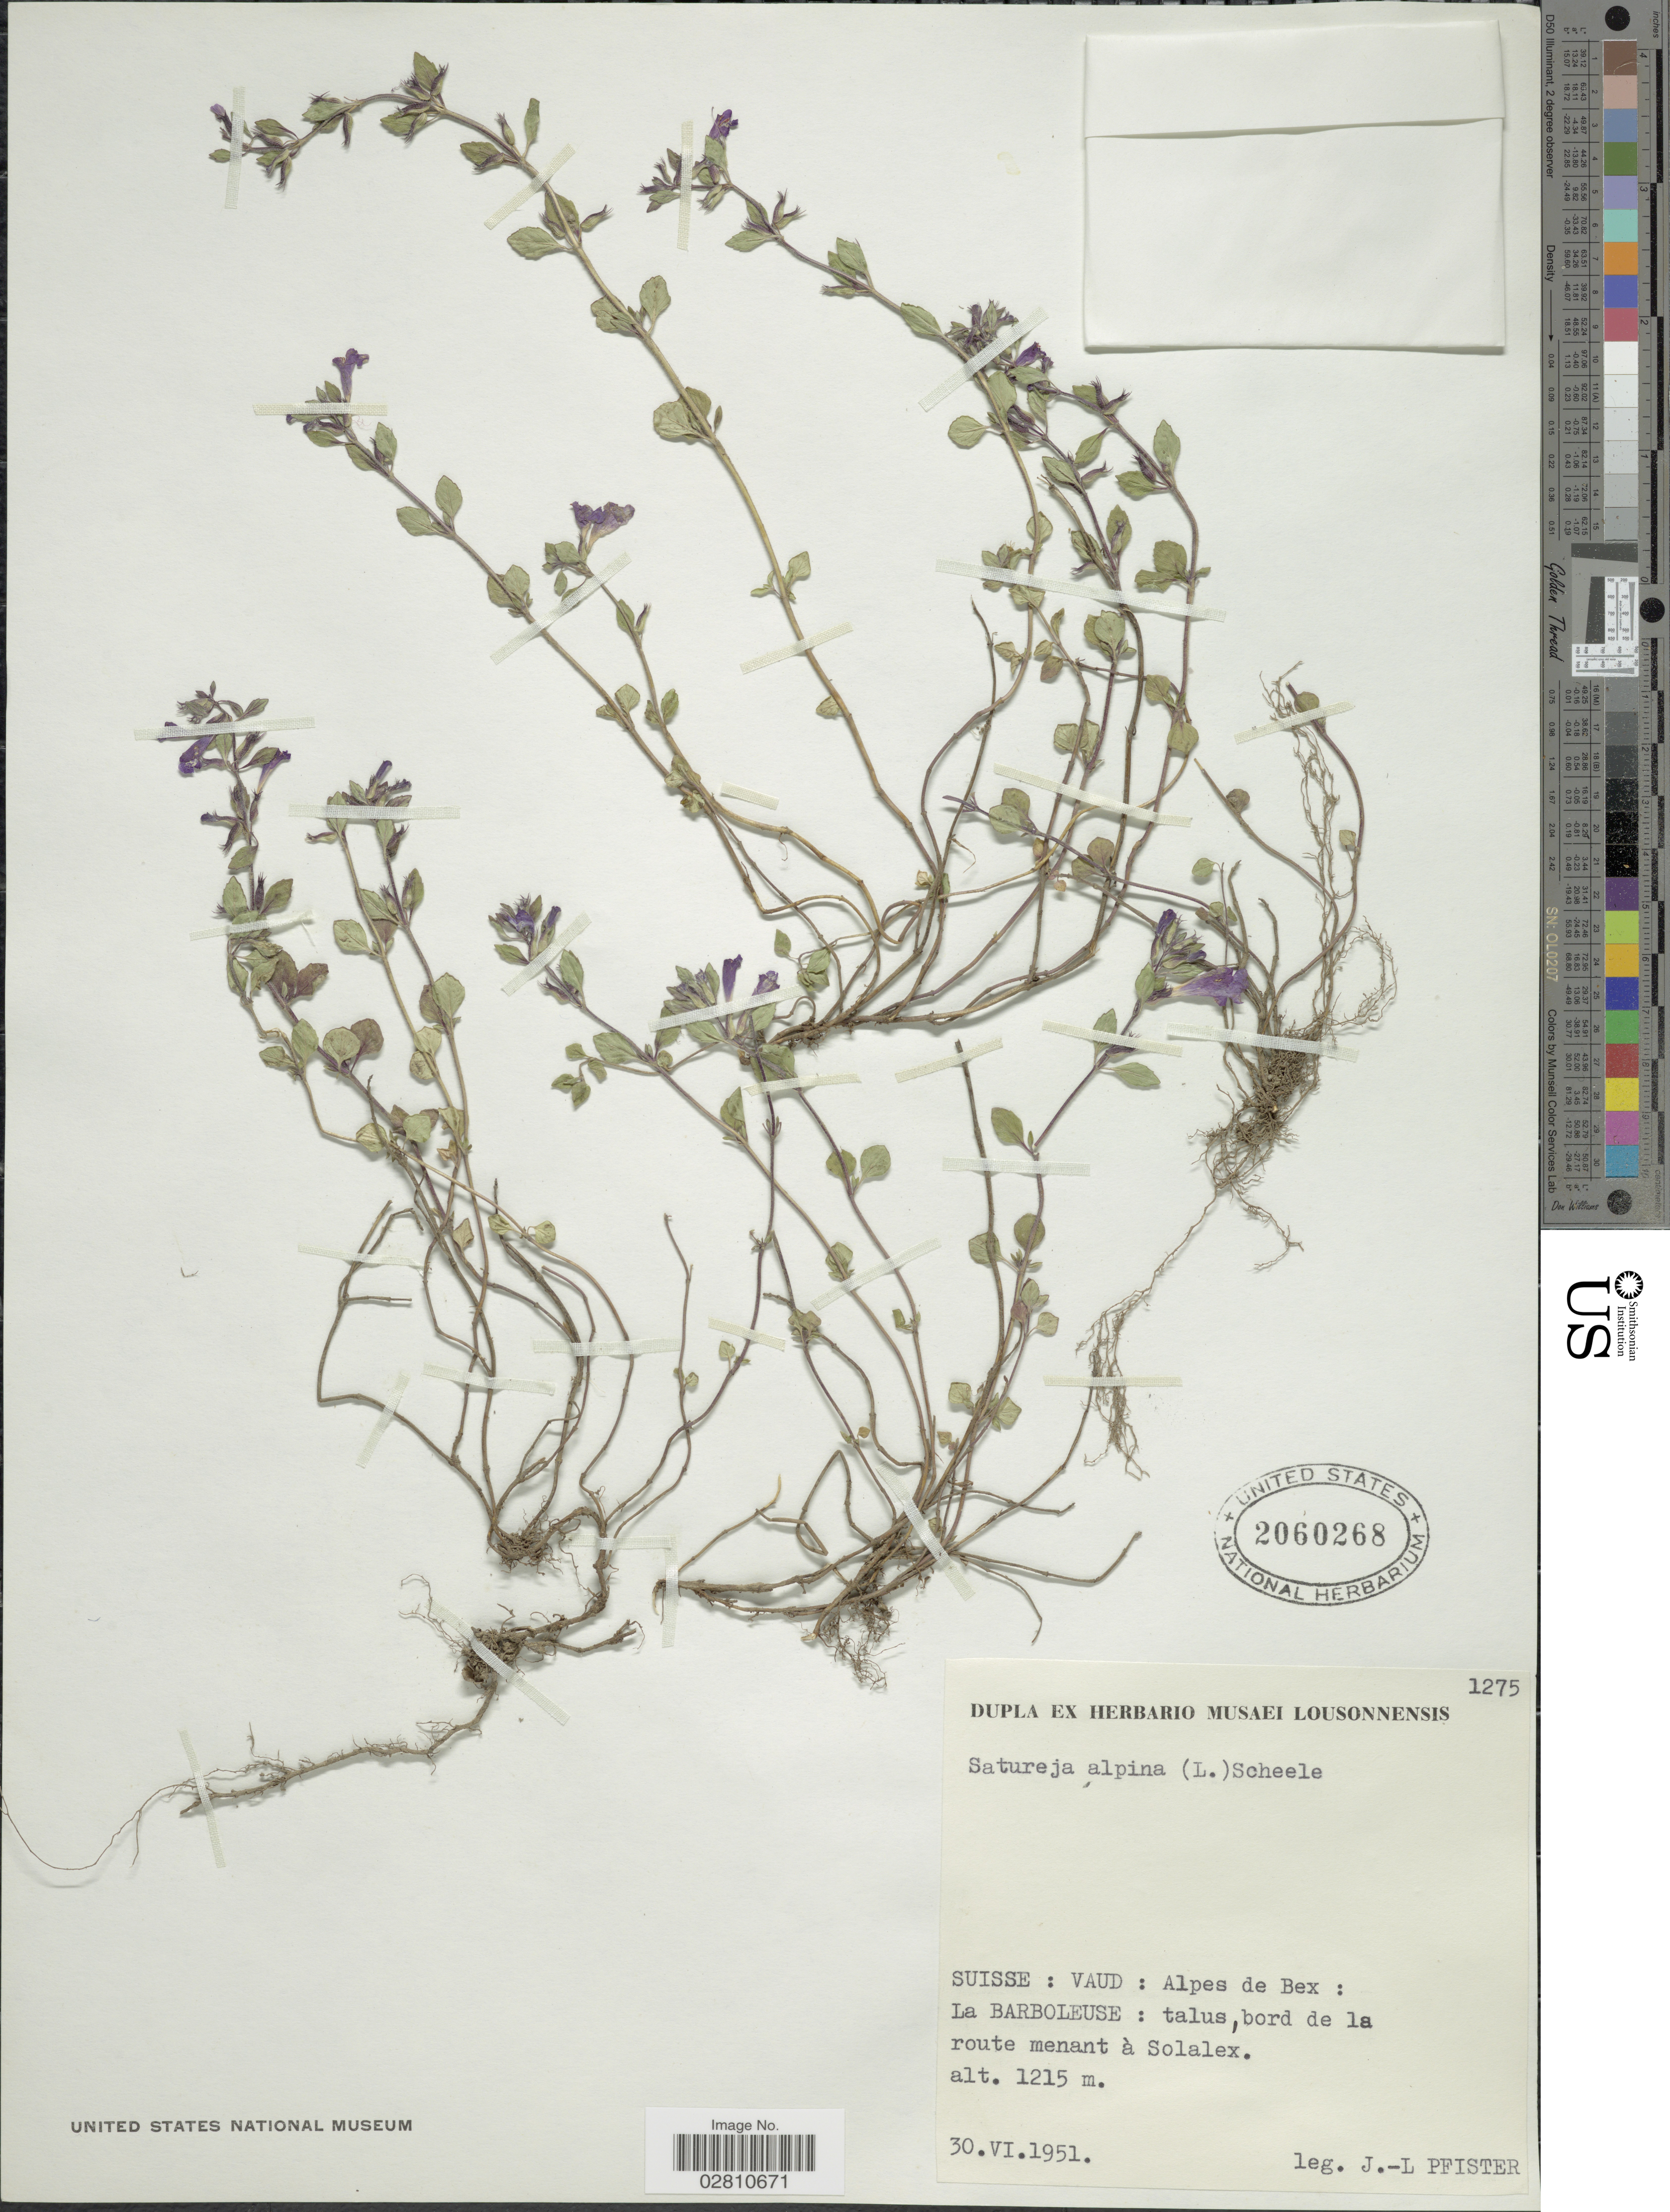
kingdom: Plantae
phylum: Tracheophyta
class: Magnoliopsida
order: Lamiales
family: Lamiaceae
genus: Clinopodium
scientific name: Clinopodium alpinum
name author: (L.) Kuntze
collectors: J. Pfister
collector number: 1275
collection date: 1951-06-30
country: Switzerland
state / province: Vaud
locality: Suisse: Vaud: Alpes de Bex: La Barboleuse: talus, bord de la route menant à Solalex.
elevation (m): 1215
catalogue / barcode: US 2060268